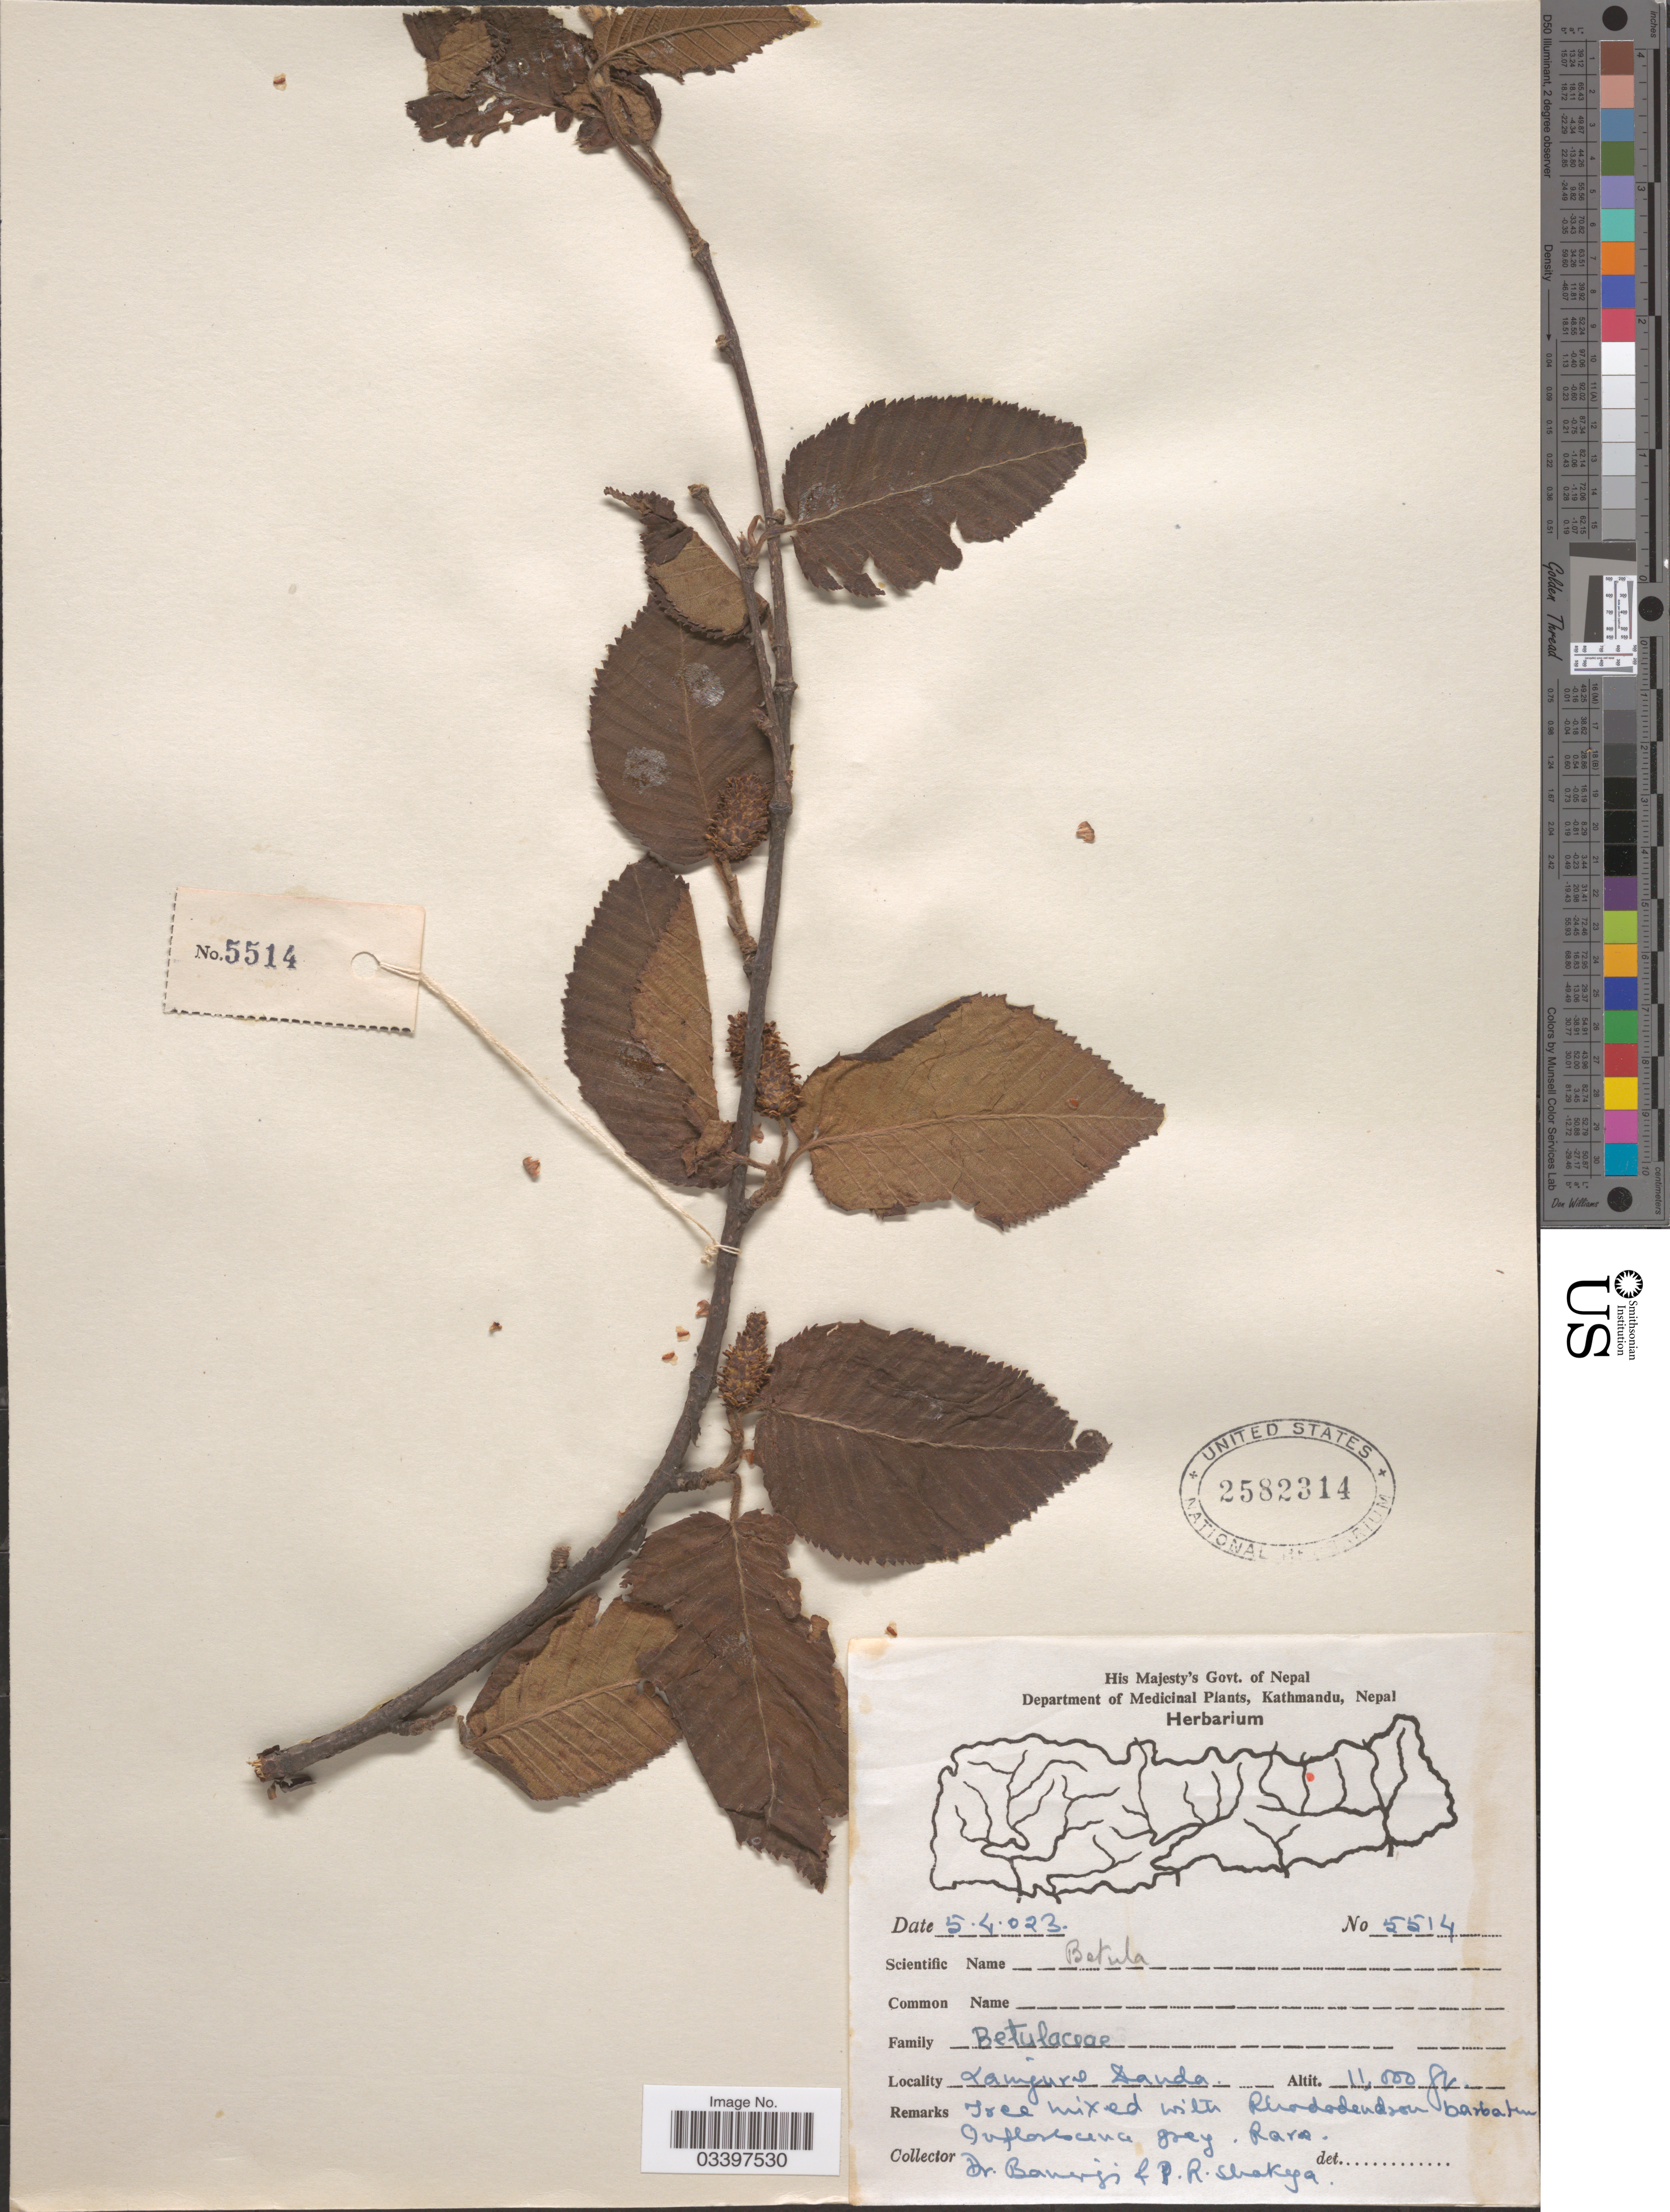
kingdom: Plantae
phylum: Tracheophyta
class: Magnoliopsida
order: Fagales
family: Betulaceae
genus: Betula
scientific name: Betula sp.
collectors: -. Banerjee & P. Shakya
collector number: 5514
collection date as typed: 5.4.023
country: Nepal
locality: Lamjure Danda.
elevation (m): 3353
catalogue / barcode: US 2582314